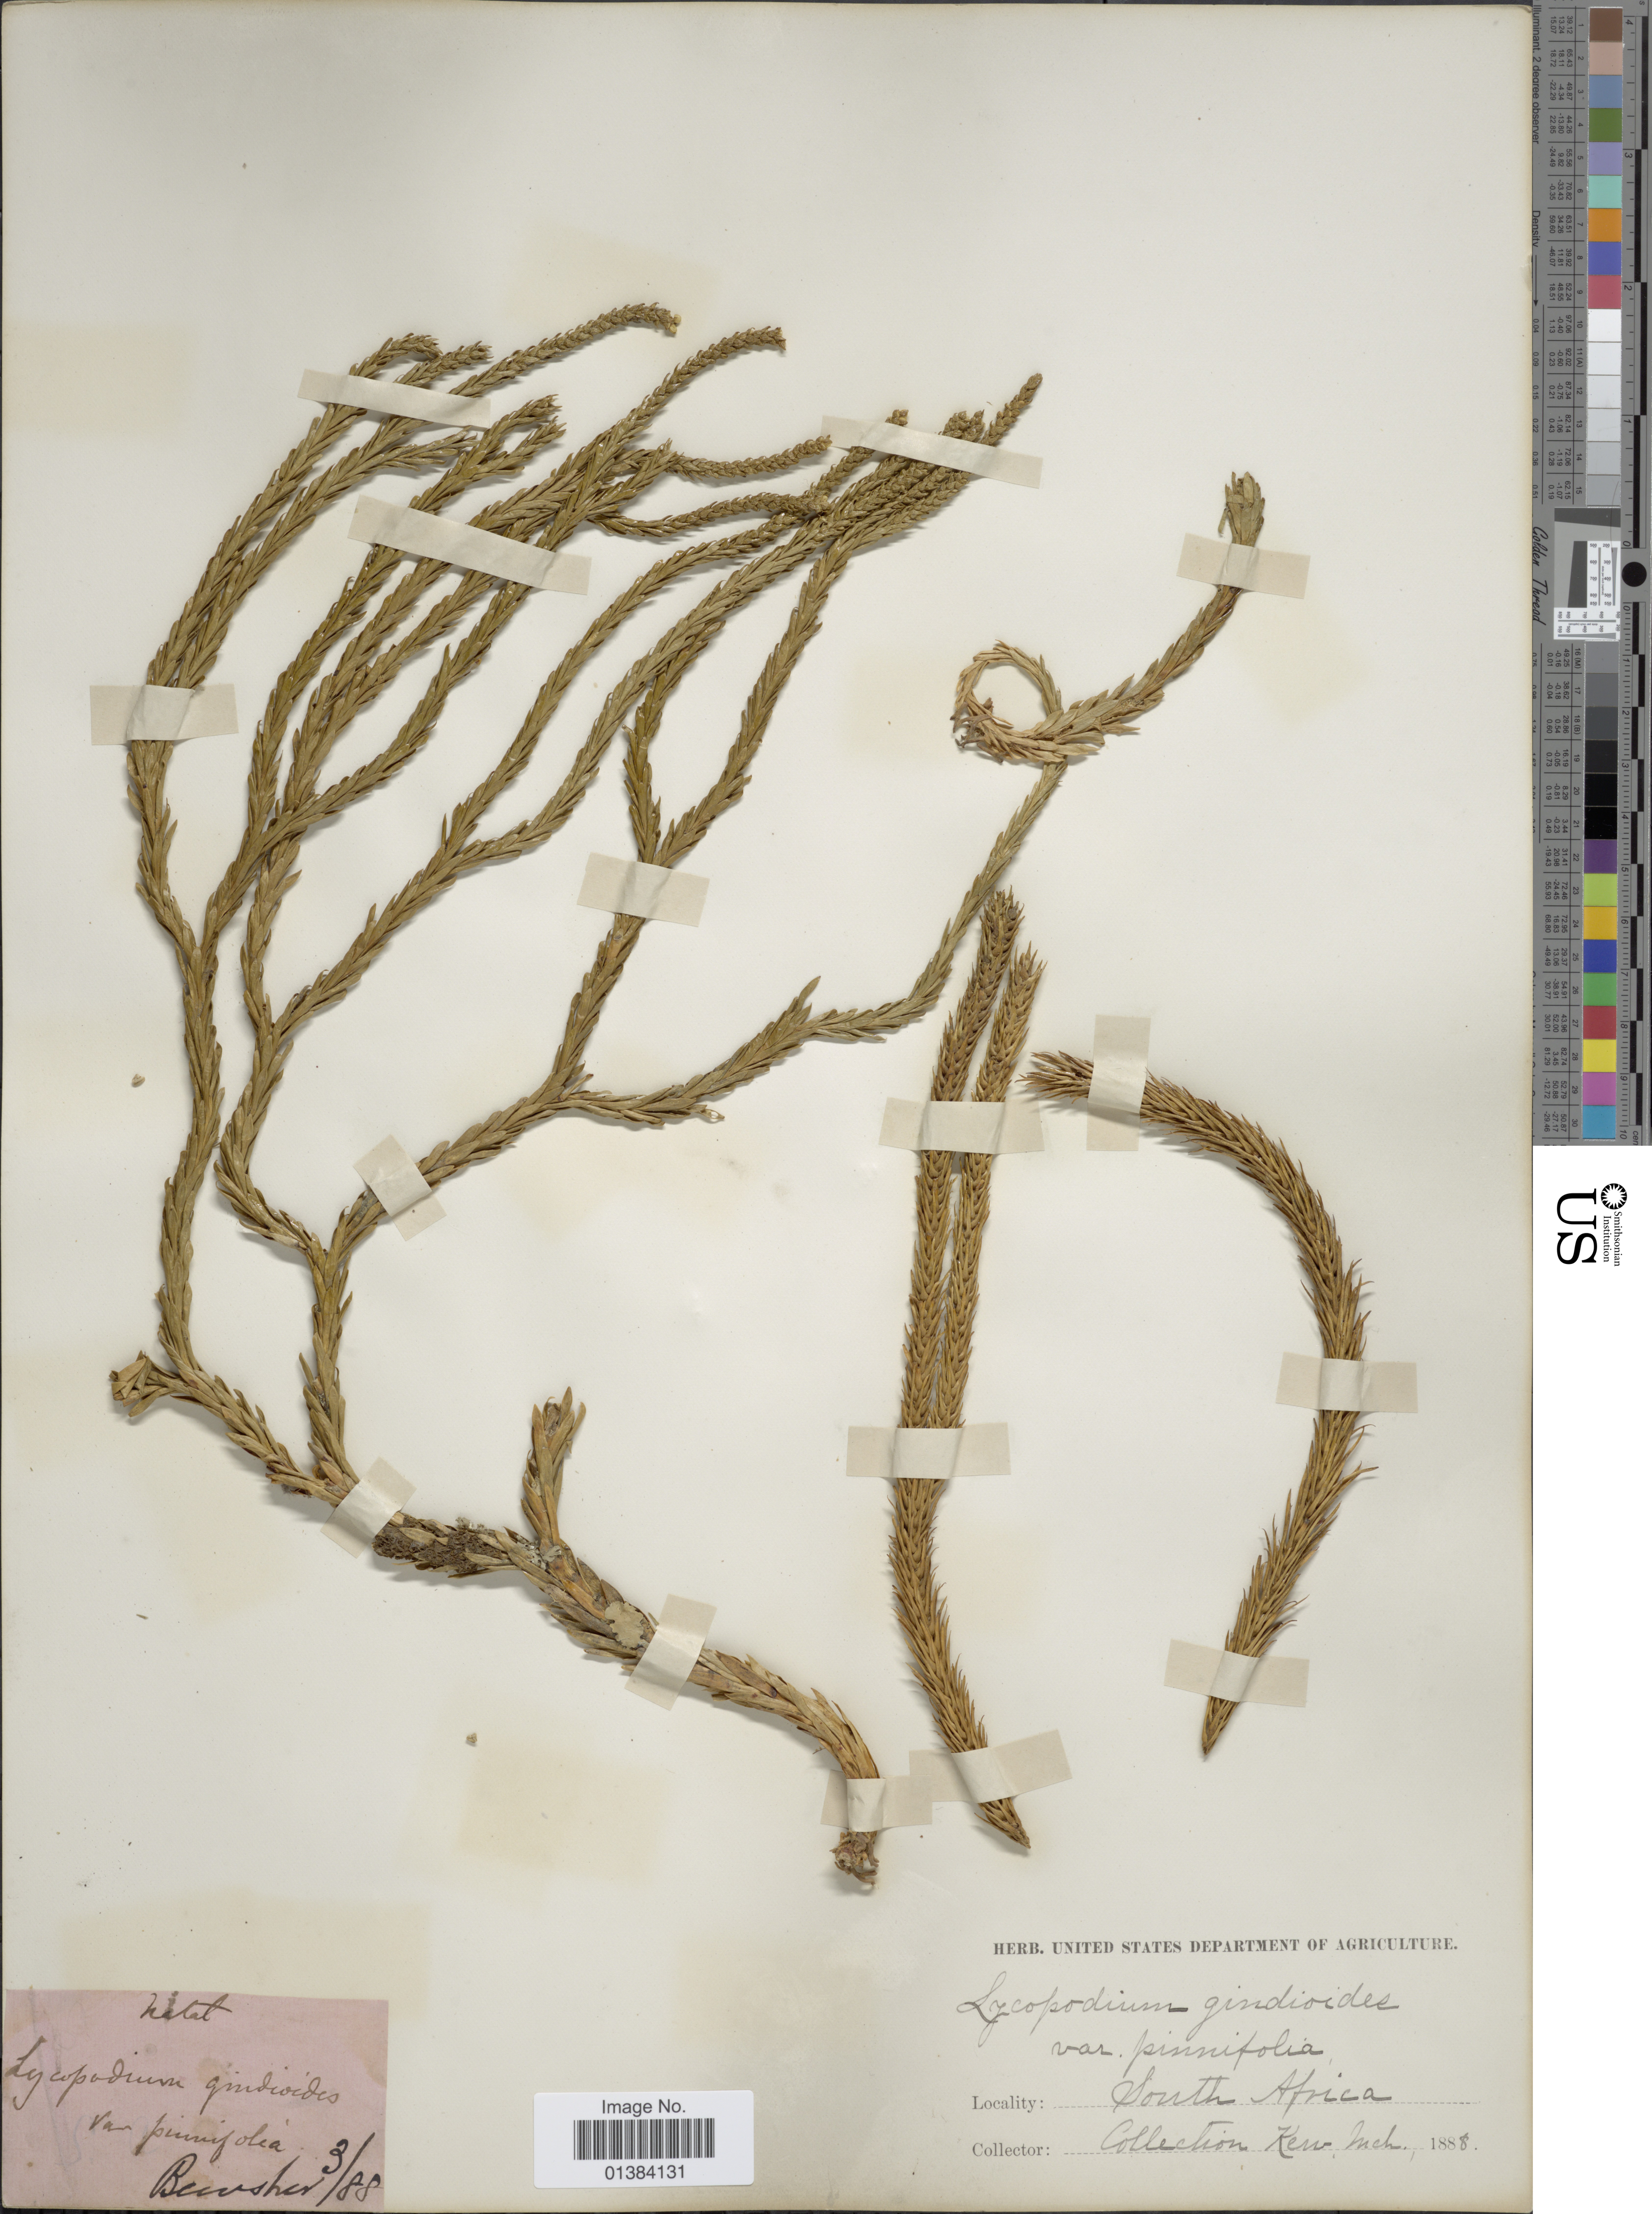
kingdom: Plantae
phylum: Tracheophyta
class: Lycopodiopsida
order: Lycopodiales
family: Lycopodiaceae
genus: Phlegmariurus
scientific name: Phlegmariurus gnidioides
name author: (L. f.) A. R. Field & Bostock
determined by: Field, A. R.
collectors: Bewsher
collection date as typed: Transcribed d/m/y: /3/88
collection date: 1888-03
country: South Africa